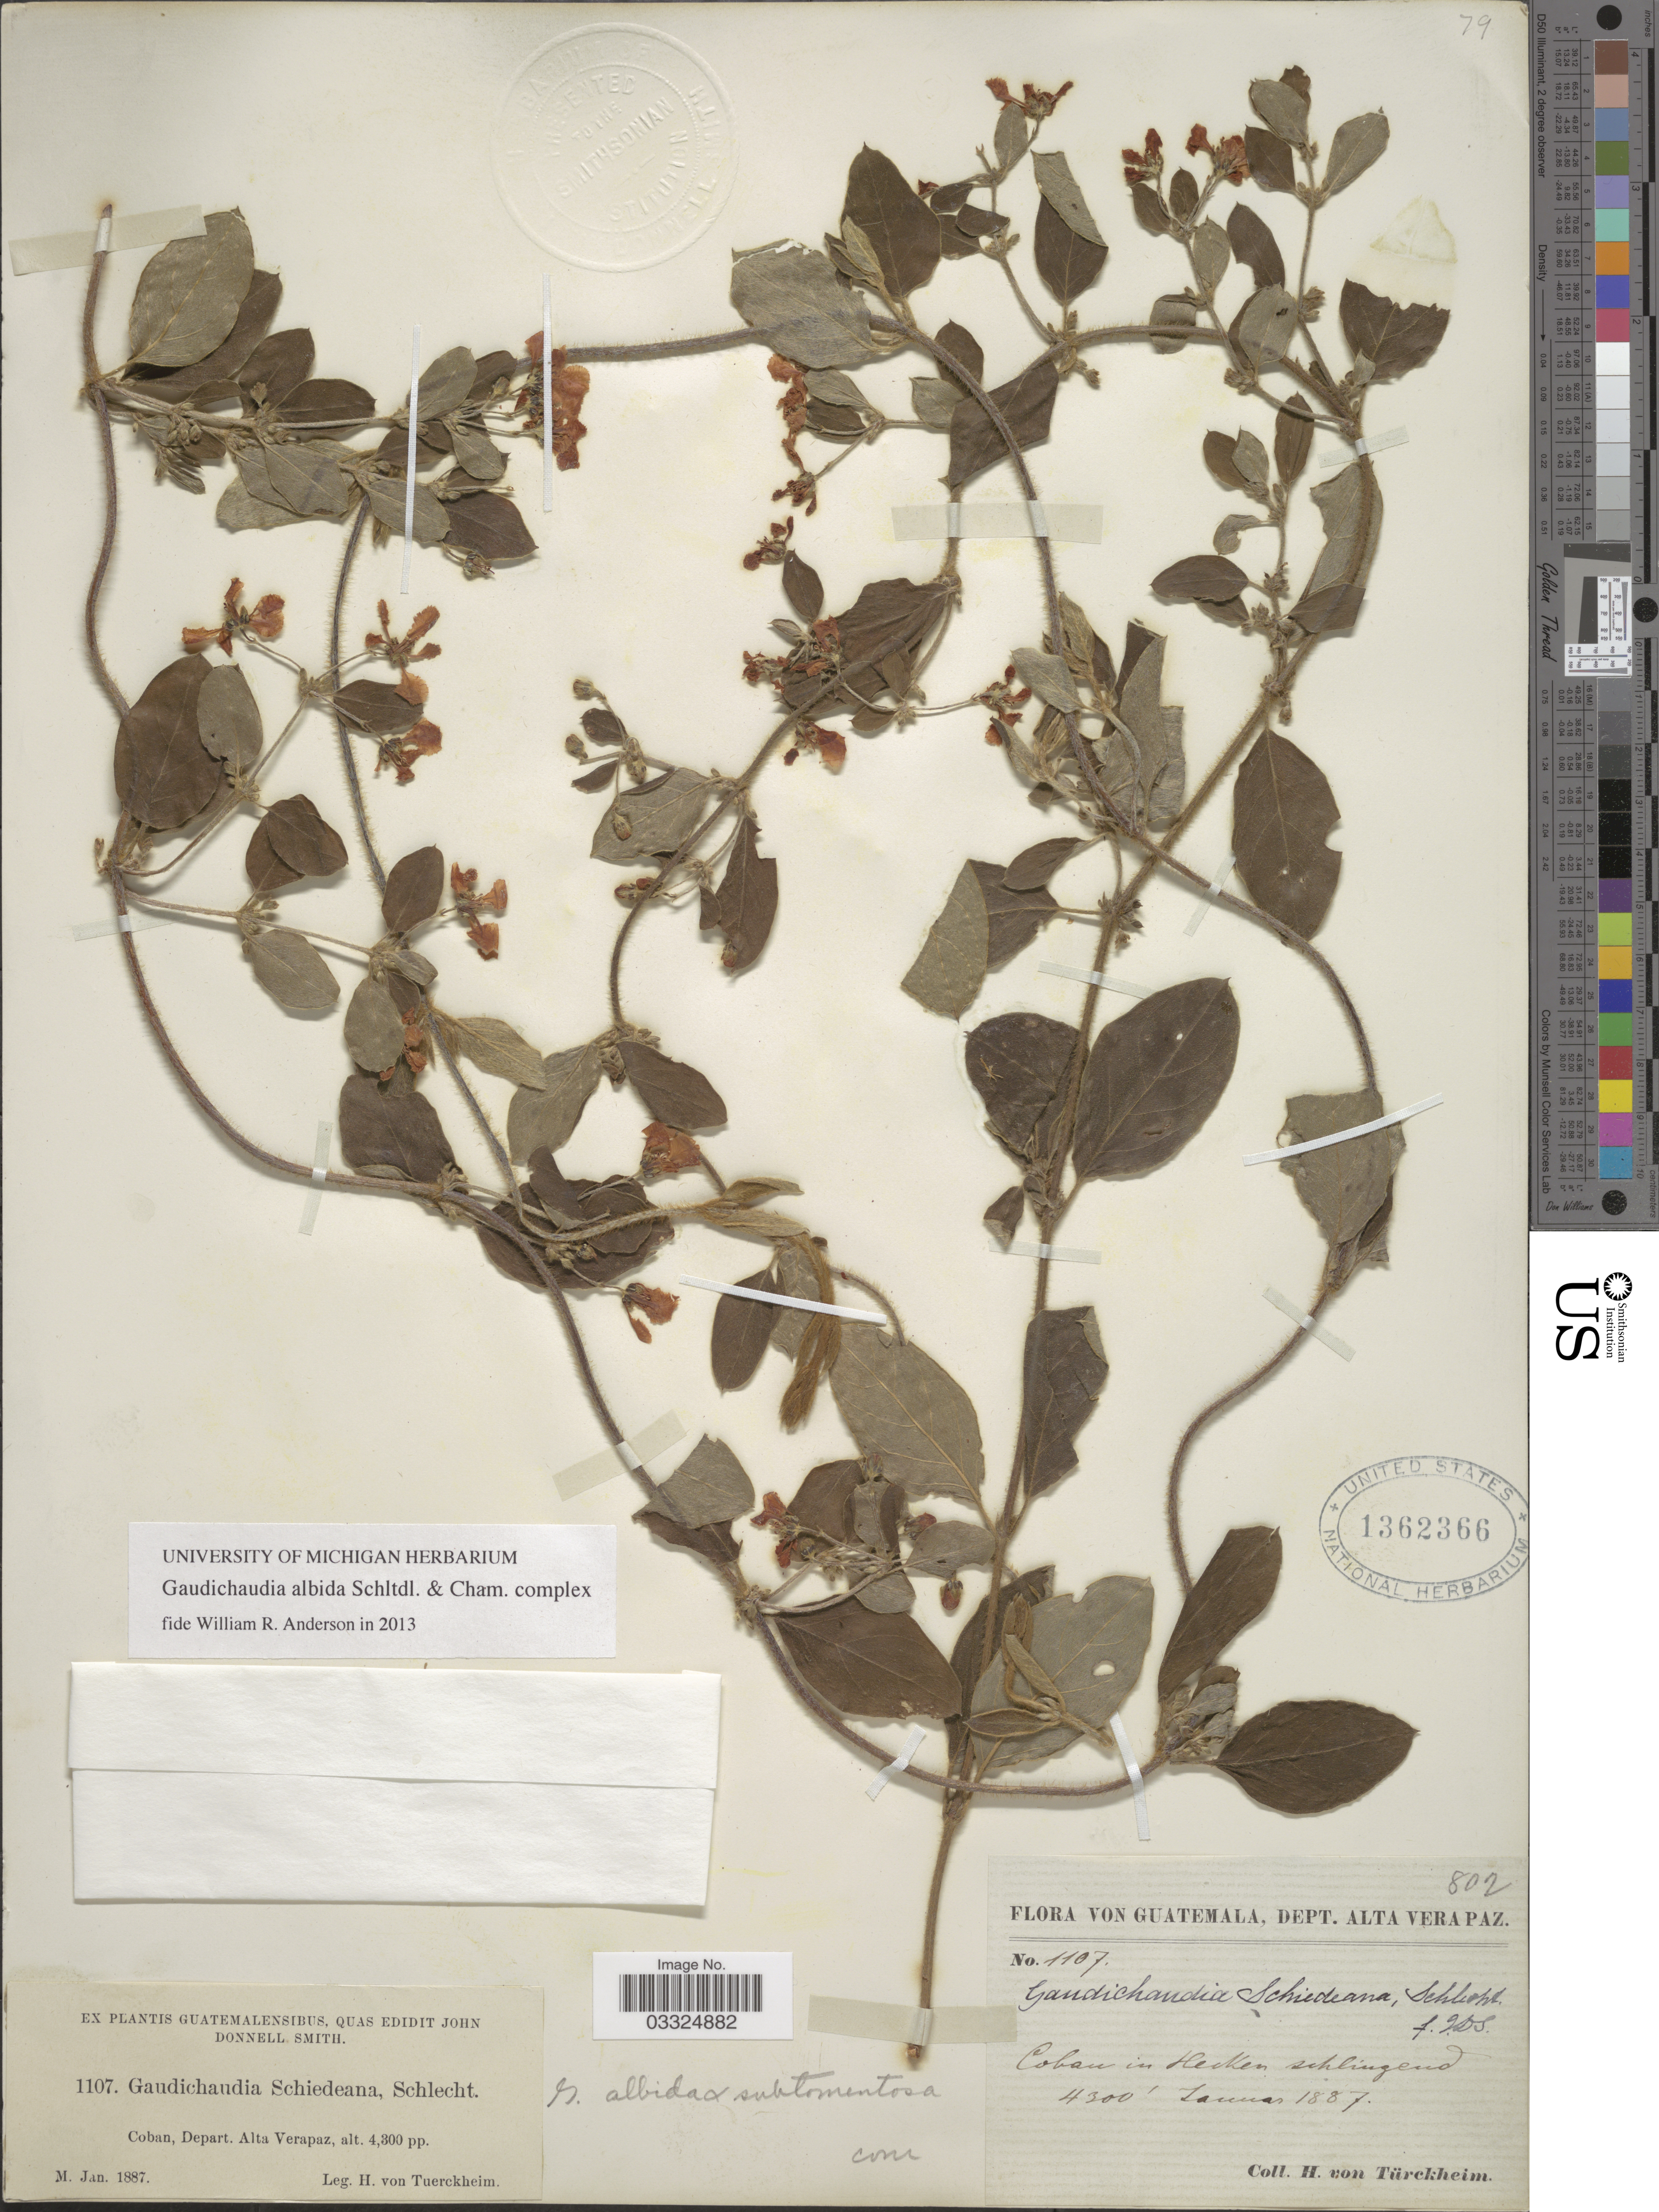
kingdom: Plantae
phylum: Tracheophyta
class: Magnoliopsida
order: Malpighiales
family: Malpighiaceae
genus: Gaudichaudia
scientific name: Gaudichaudia albida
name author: Schltdl. & Cham.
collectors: H. von Türckheim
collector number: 1107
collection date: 1887-01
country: Guatemala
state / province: Alta Verapaz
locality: Coban, Depart. Alta Verapaz.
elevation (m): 1311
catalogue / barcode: US 1362366